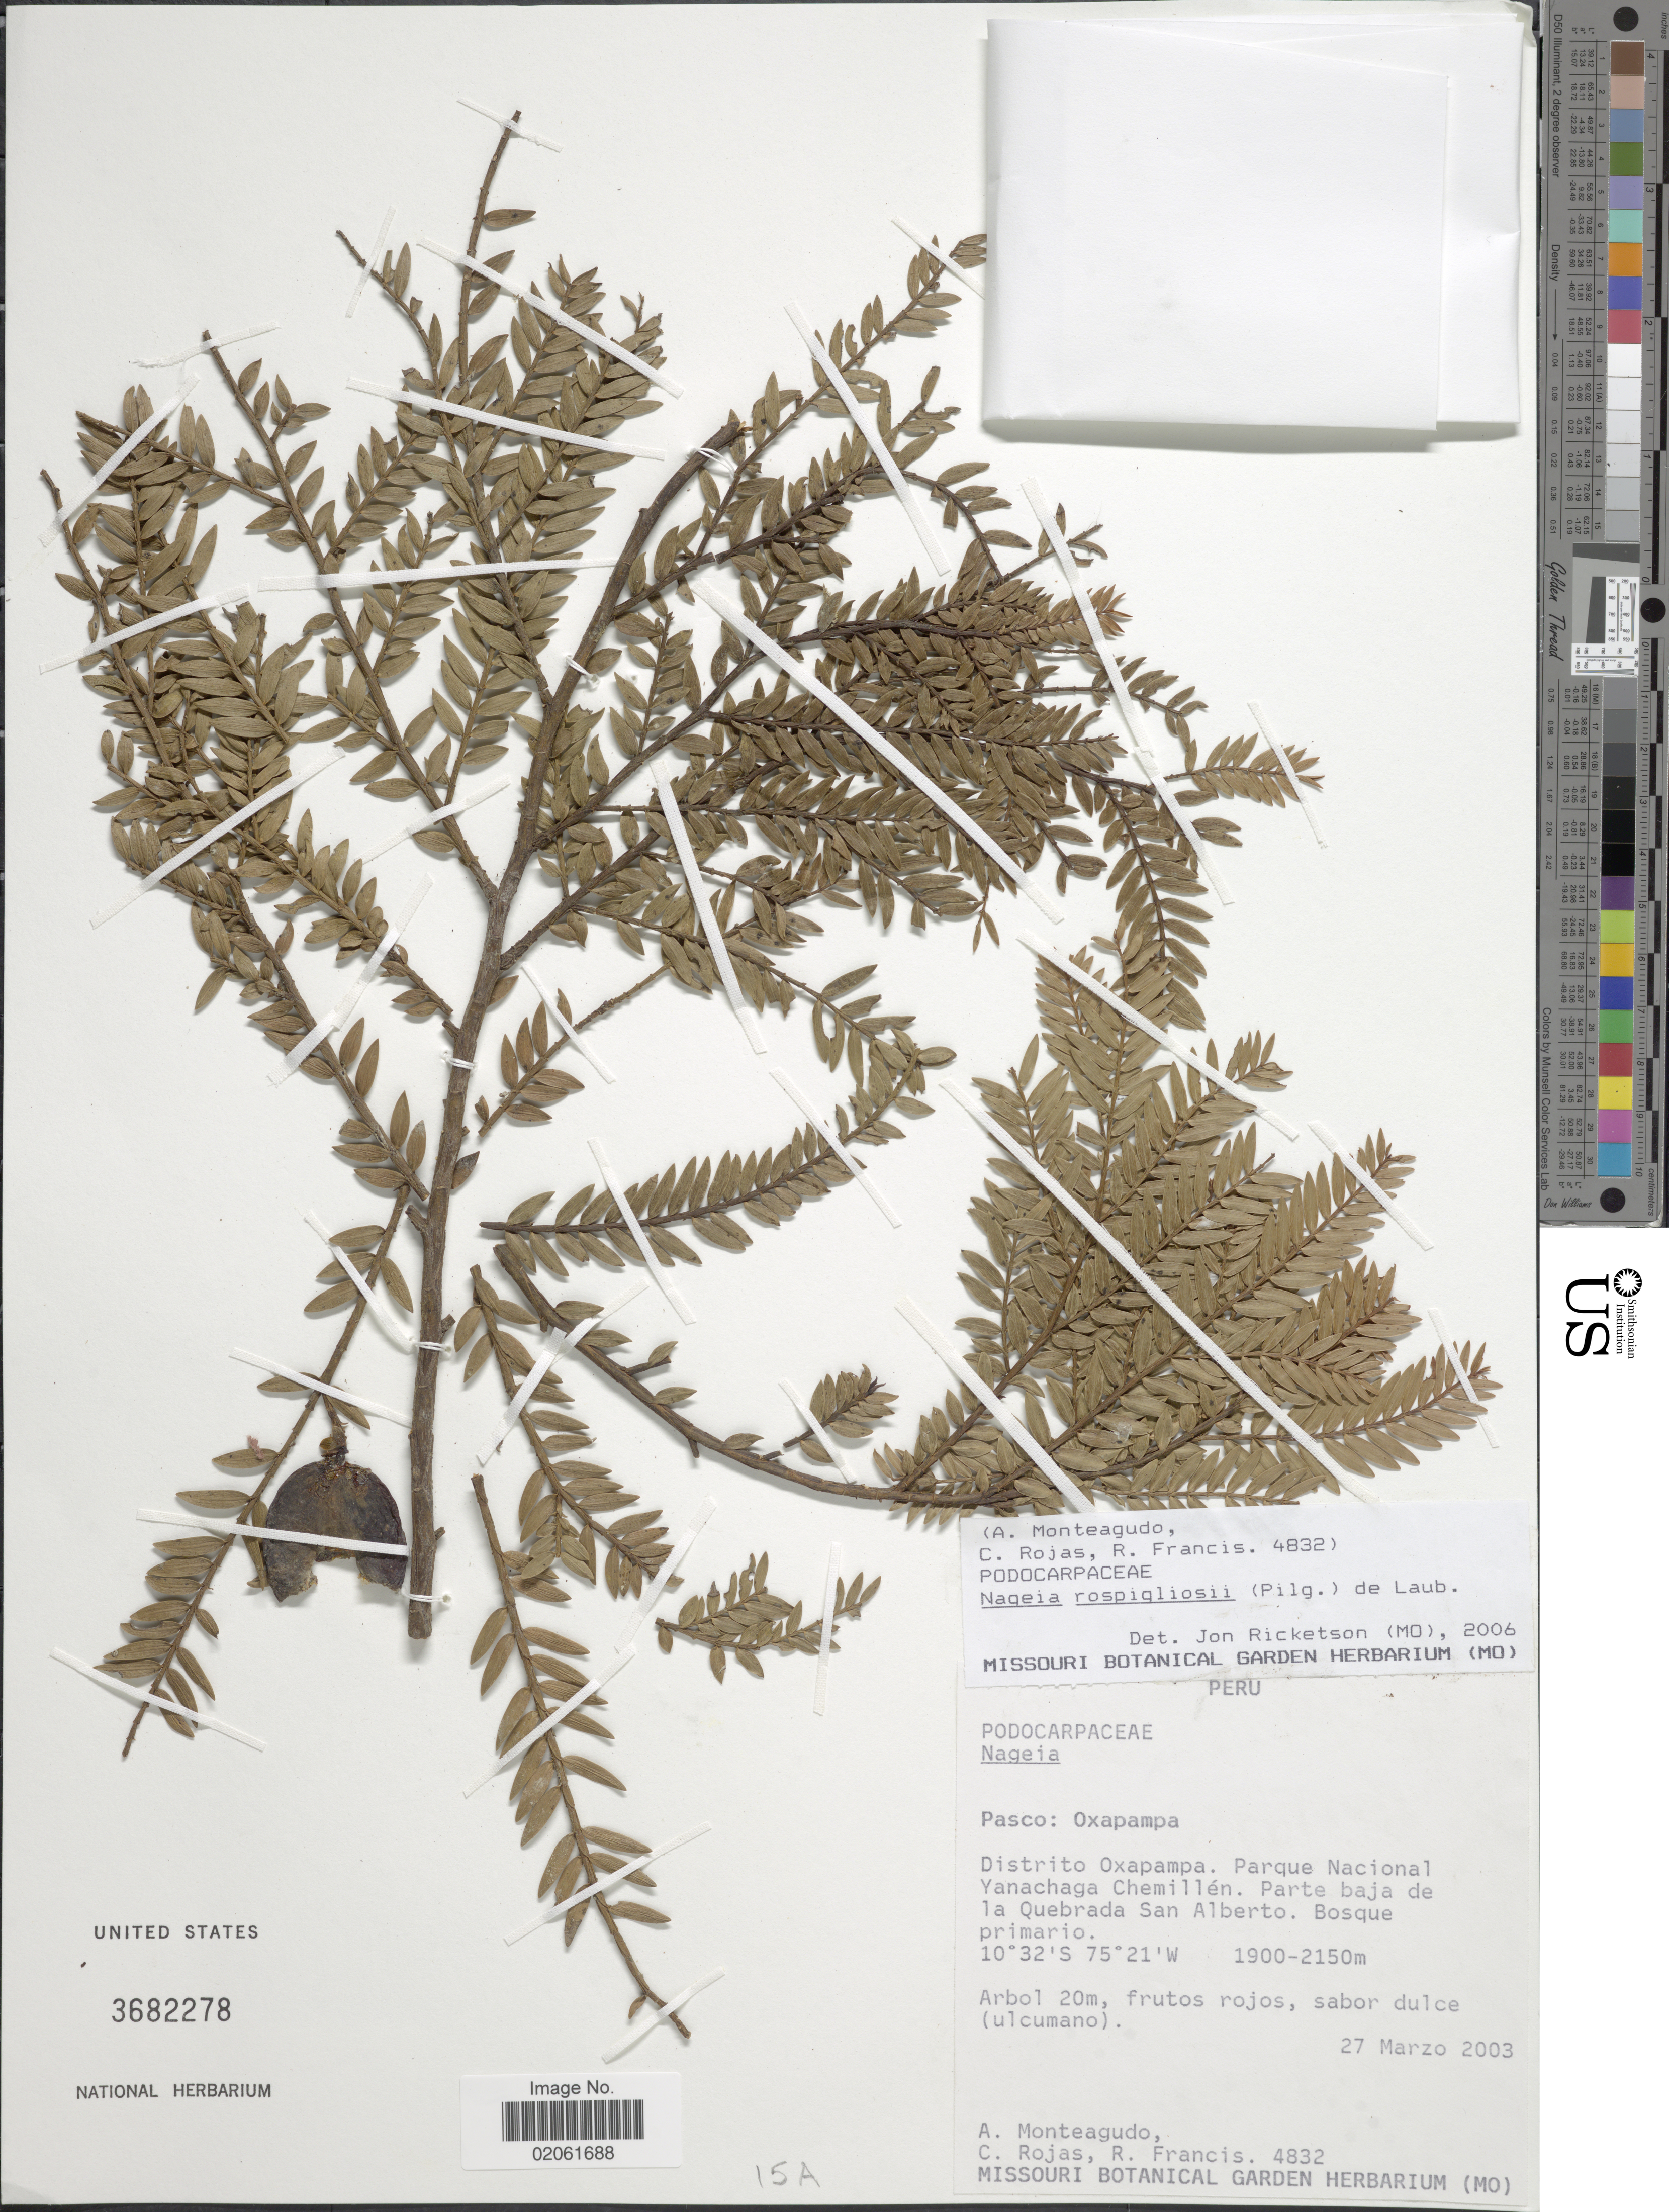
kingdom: Plantae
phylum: Tracheophyta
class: Pinopsida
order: Pinales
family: Podocarpaceae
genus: Podocarpus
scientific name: Podocarpus rospigliosii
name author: Pilg.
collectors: A. Monteagudo, C. Rojas & R. Francis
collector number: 4832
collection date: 2003-03-27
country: Peru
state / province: Pasco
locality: Oxapampa, Distrito Oxapampa. Parque Nacional Yanachaga Chemillen. Parte baja de la Quebrada San Alberto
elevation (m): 1900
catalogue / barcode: US 3682278